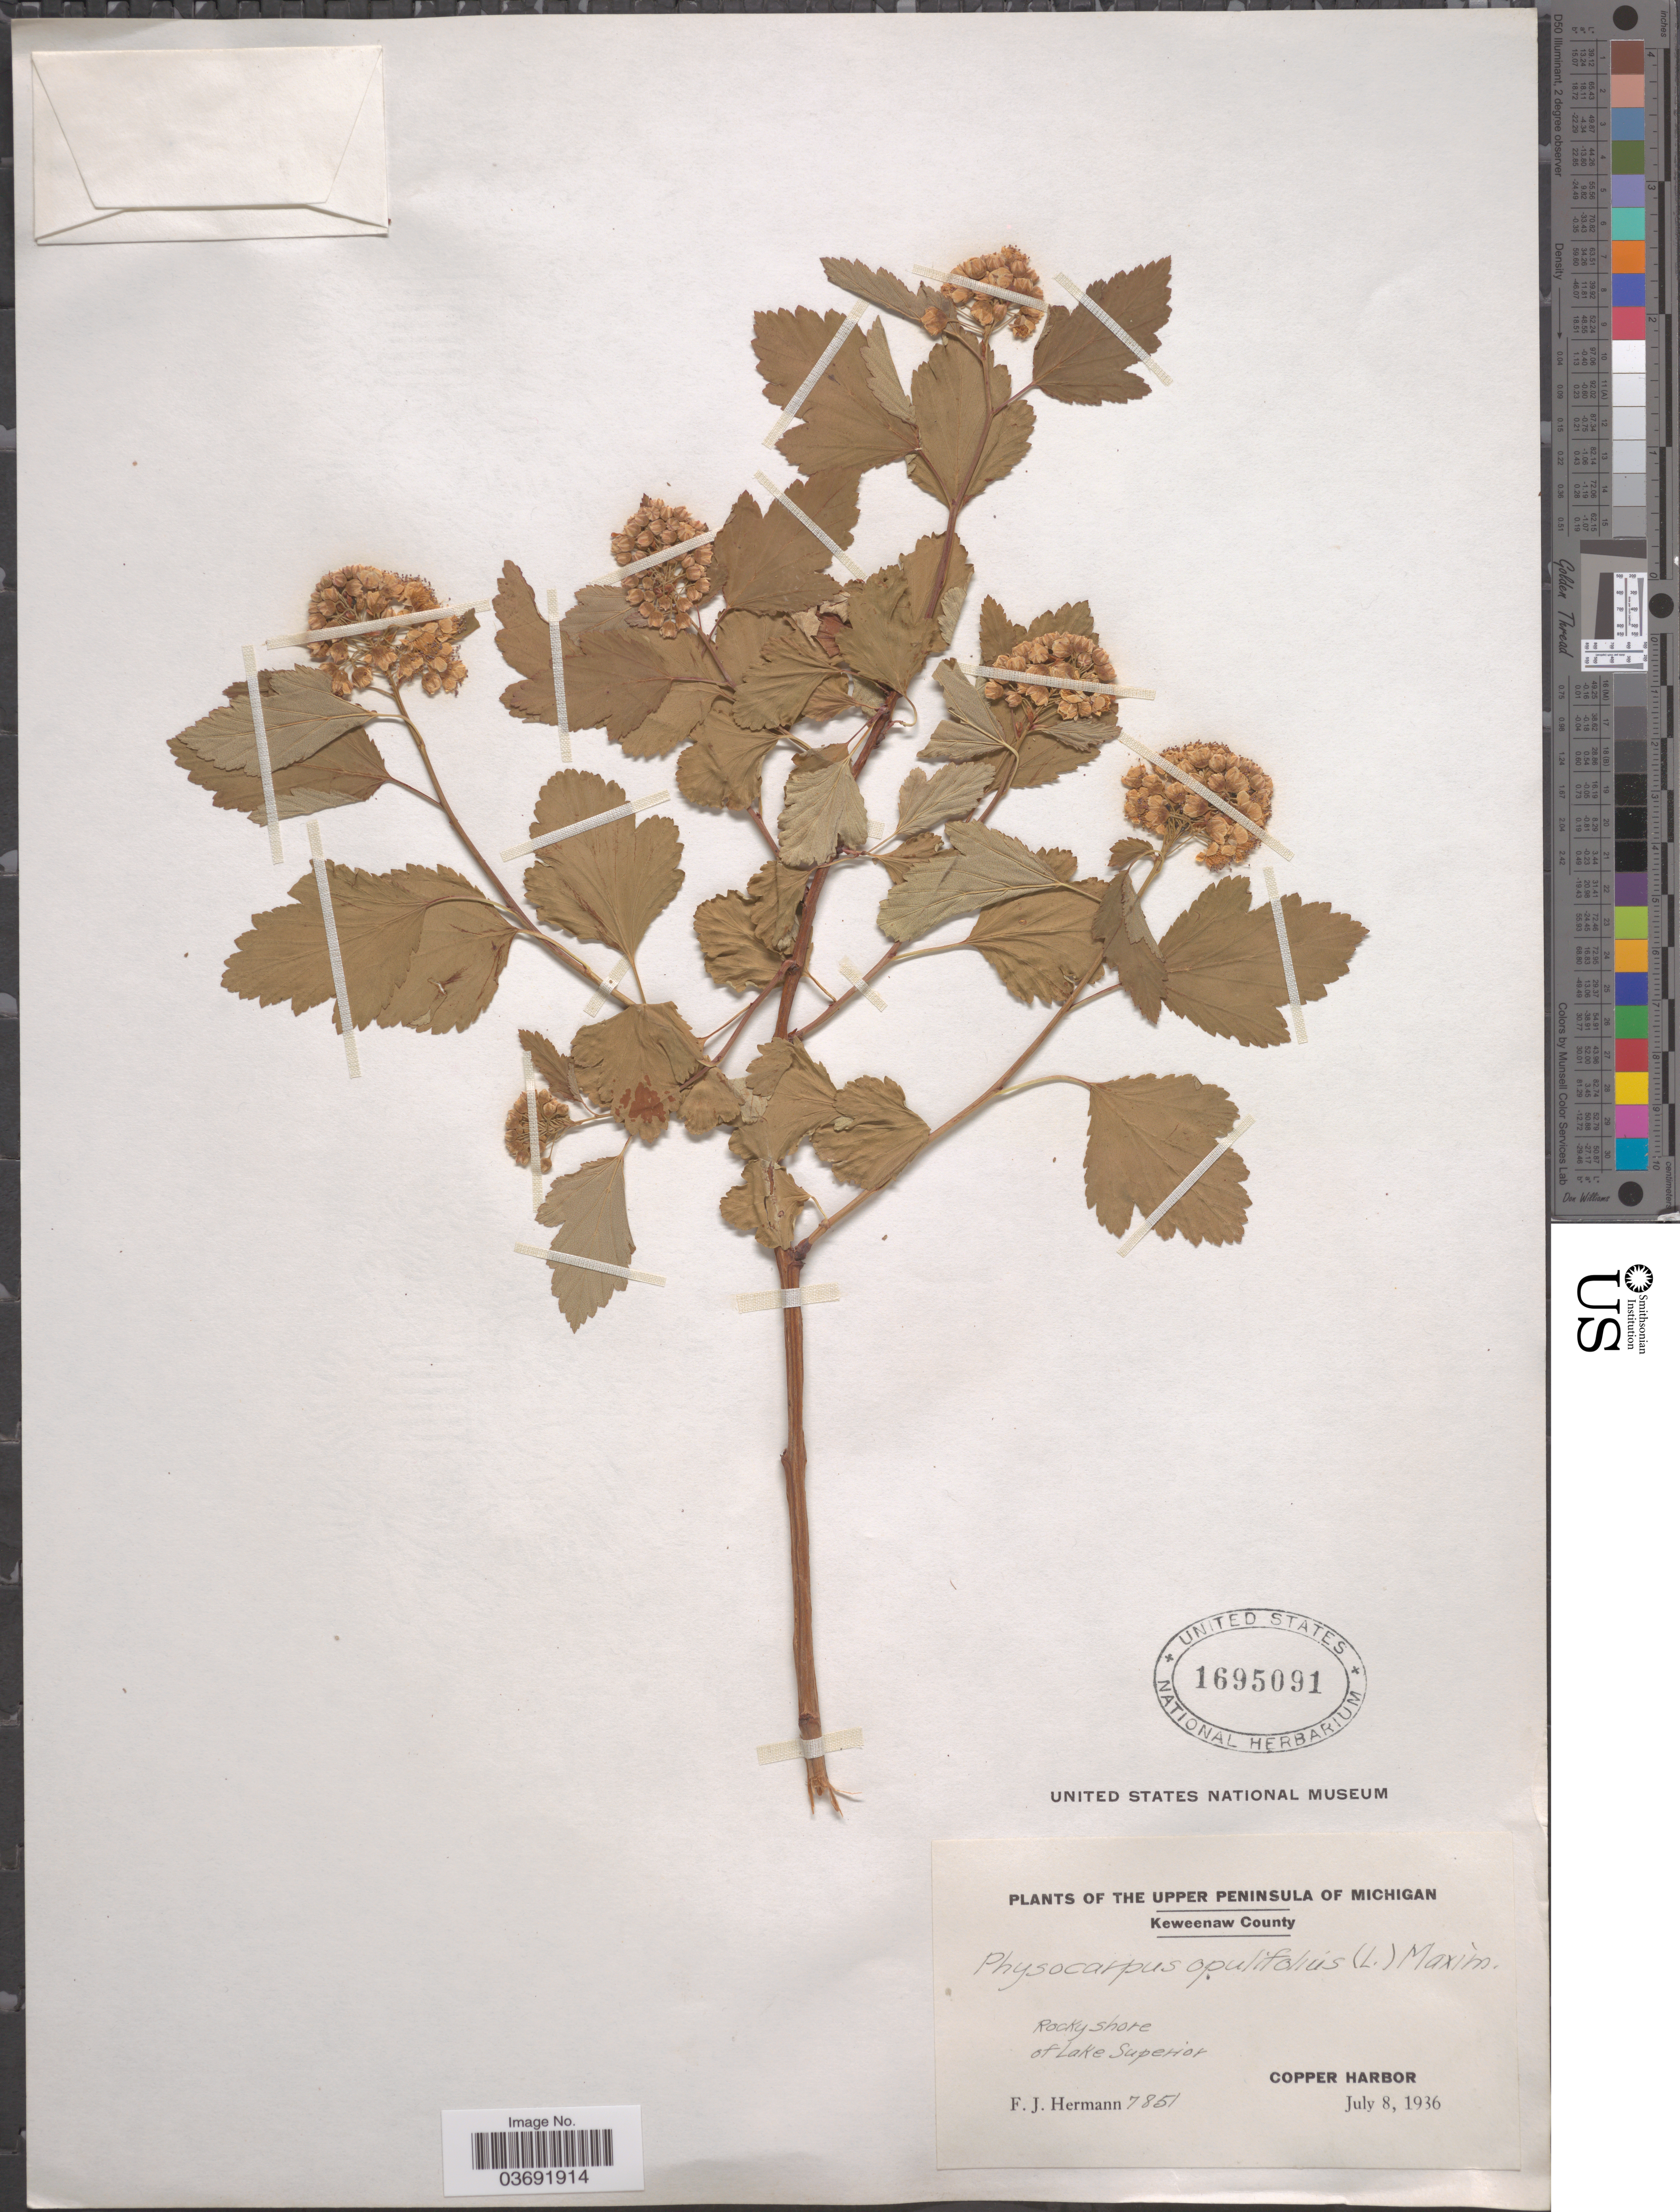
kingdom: Plantae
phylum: Tracheophyta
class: Magnoliopsida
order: Rosales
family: Rosaceae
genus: Physocarpus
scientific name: Physocarpus opulifolius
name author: (L.) Maxim.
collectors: F. J. Hermann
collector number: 7851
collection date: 1936-07-08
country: United States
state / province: Michigan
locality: Upper Peninsula of Michigan. Keweenaw County. Rocky shore of Lake Superior. Copper Harbor.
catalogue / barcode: US 1695091